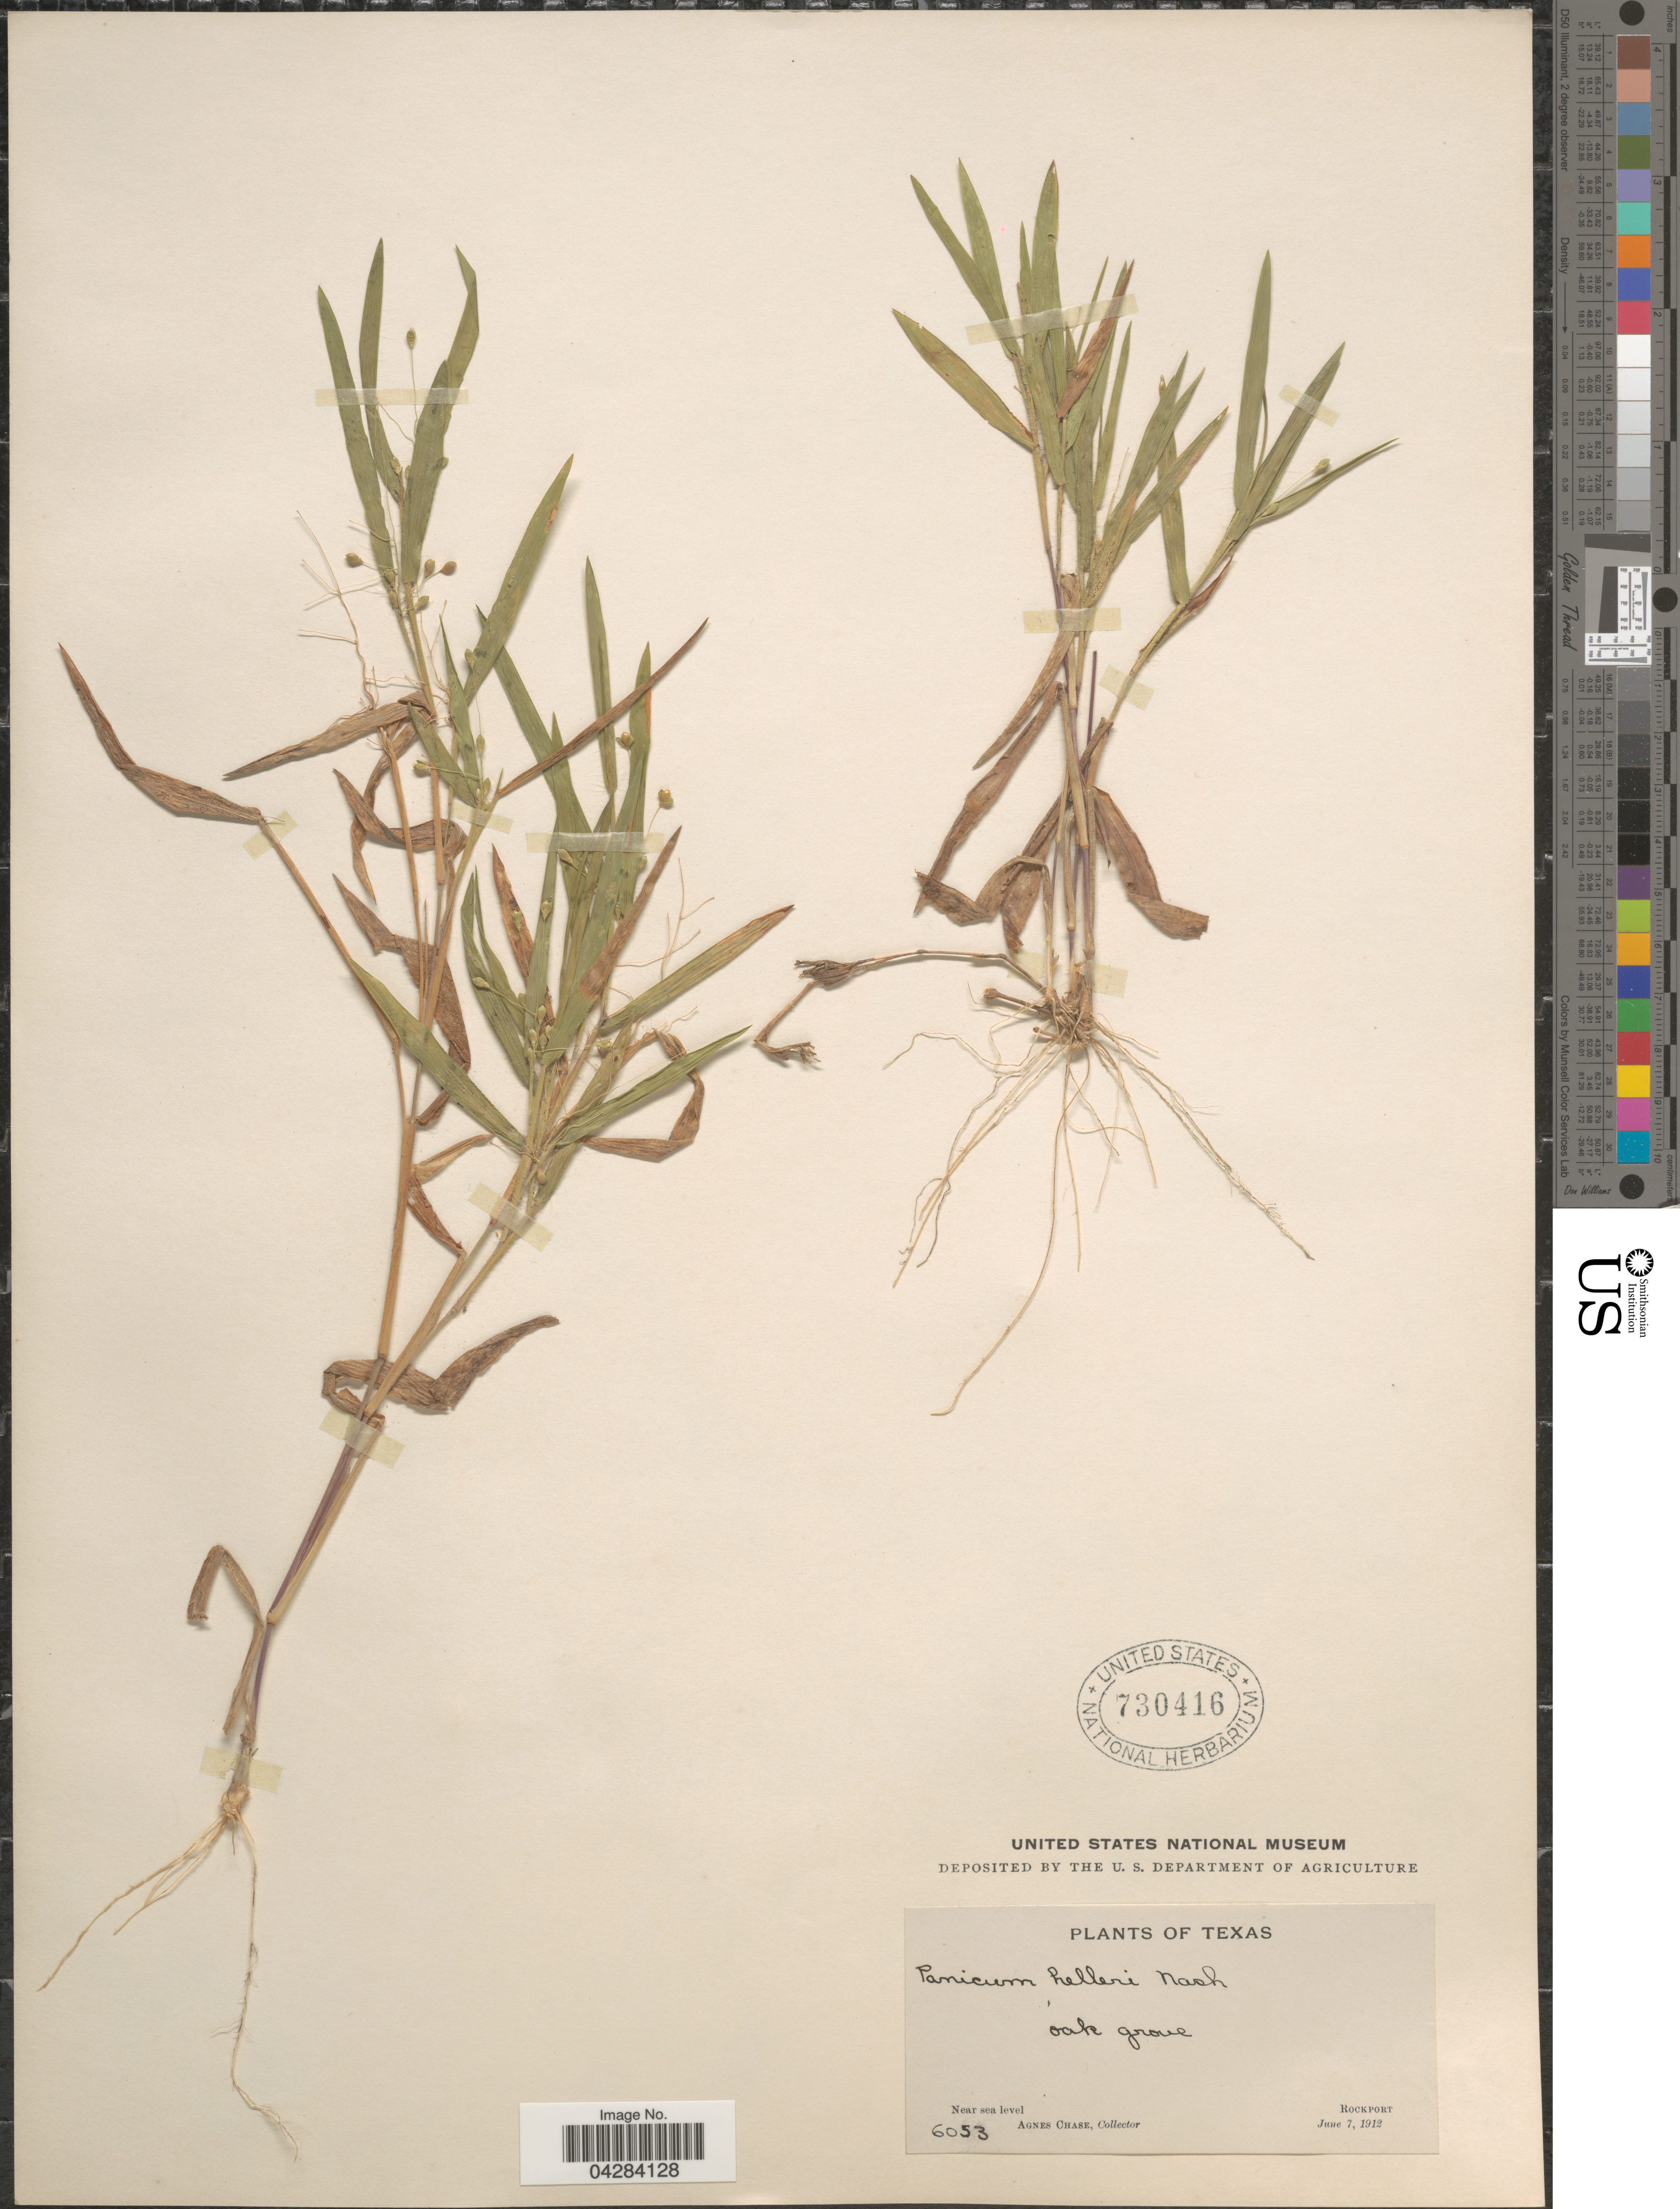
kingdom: Plantae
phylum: Tracheophyta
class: Liliopsida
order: Poales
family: Poaceae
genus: Dichanthelium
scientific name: Dichanthelium oligosanthes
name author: (Schult.) Gould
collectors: A. Chase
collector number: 6053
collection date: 1912-06-07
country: United States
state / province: Texas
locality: Oak grove. Rockport.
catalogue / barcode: US 730416